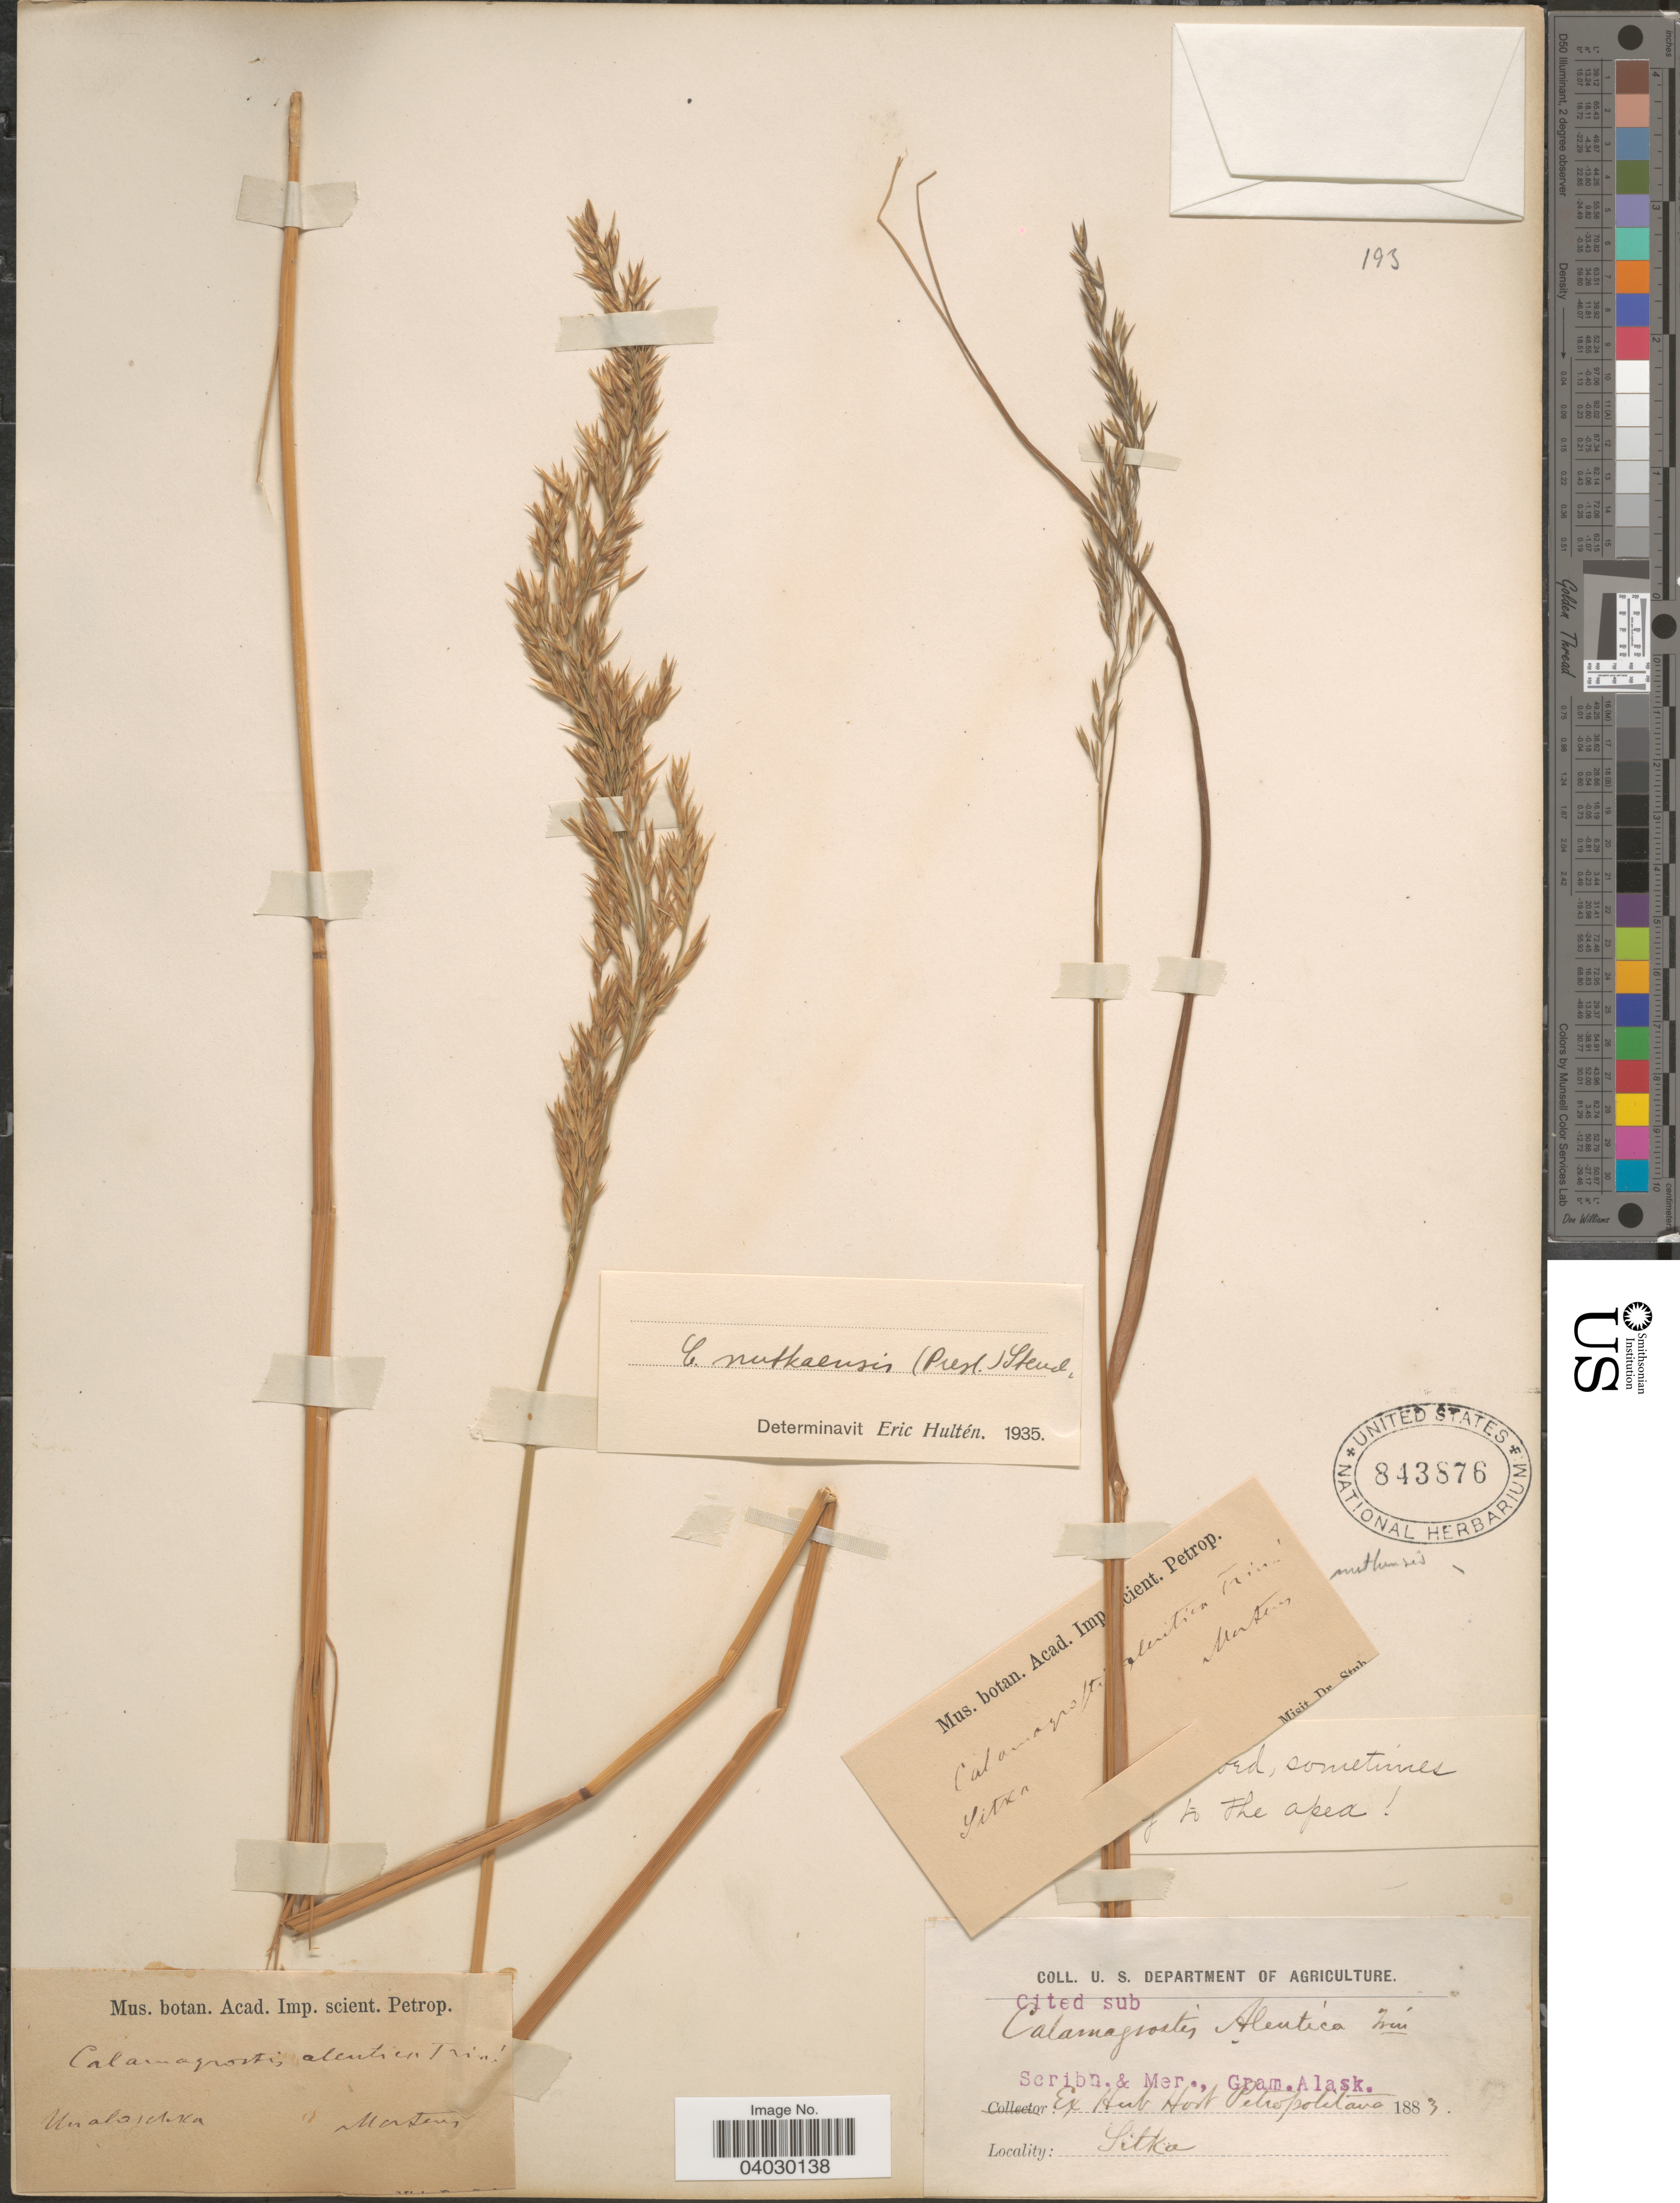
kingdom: Plantae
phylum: Tracheophyta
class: Liliopsida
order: Poales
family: Poaceae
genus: Calamagrostis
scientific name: Calamagrostis nutkaensis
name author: (J. Presl) Steud.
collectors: -- Mertens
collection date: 1883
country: United States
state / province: Alaska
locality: Unalaska. Sitka.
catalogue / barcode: US 843876